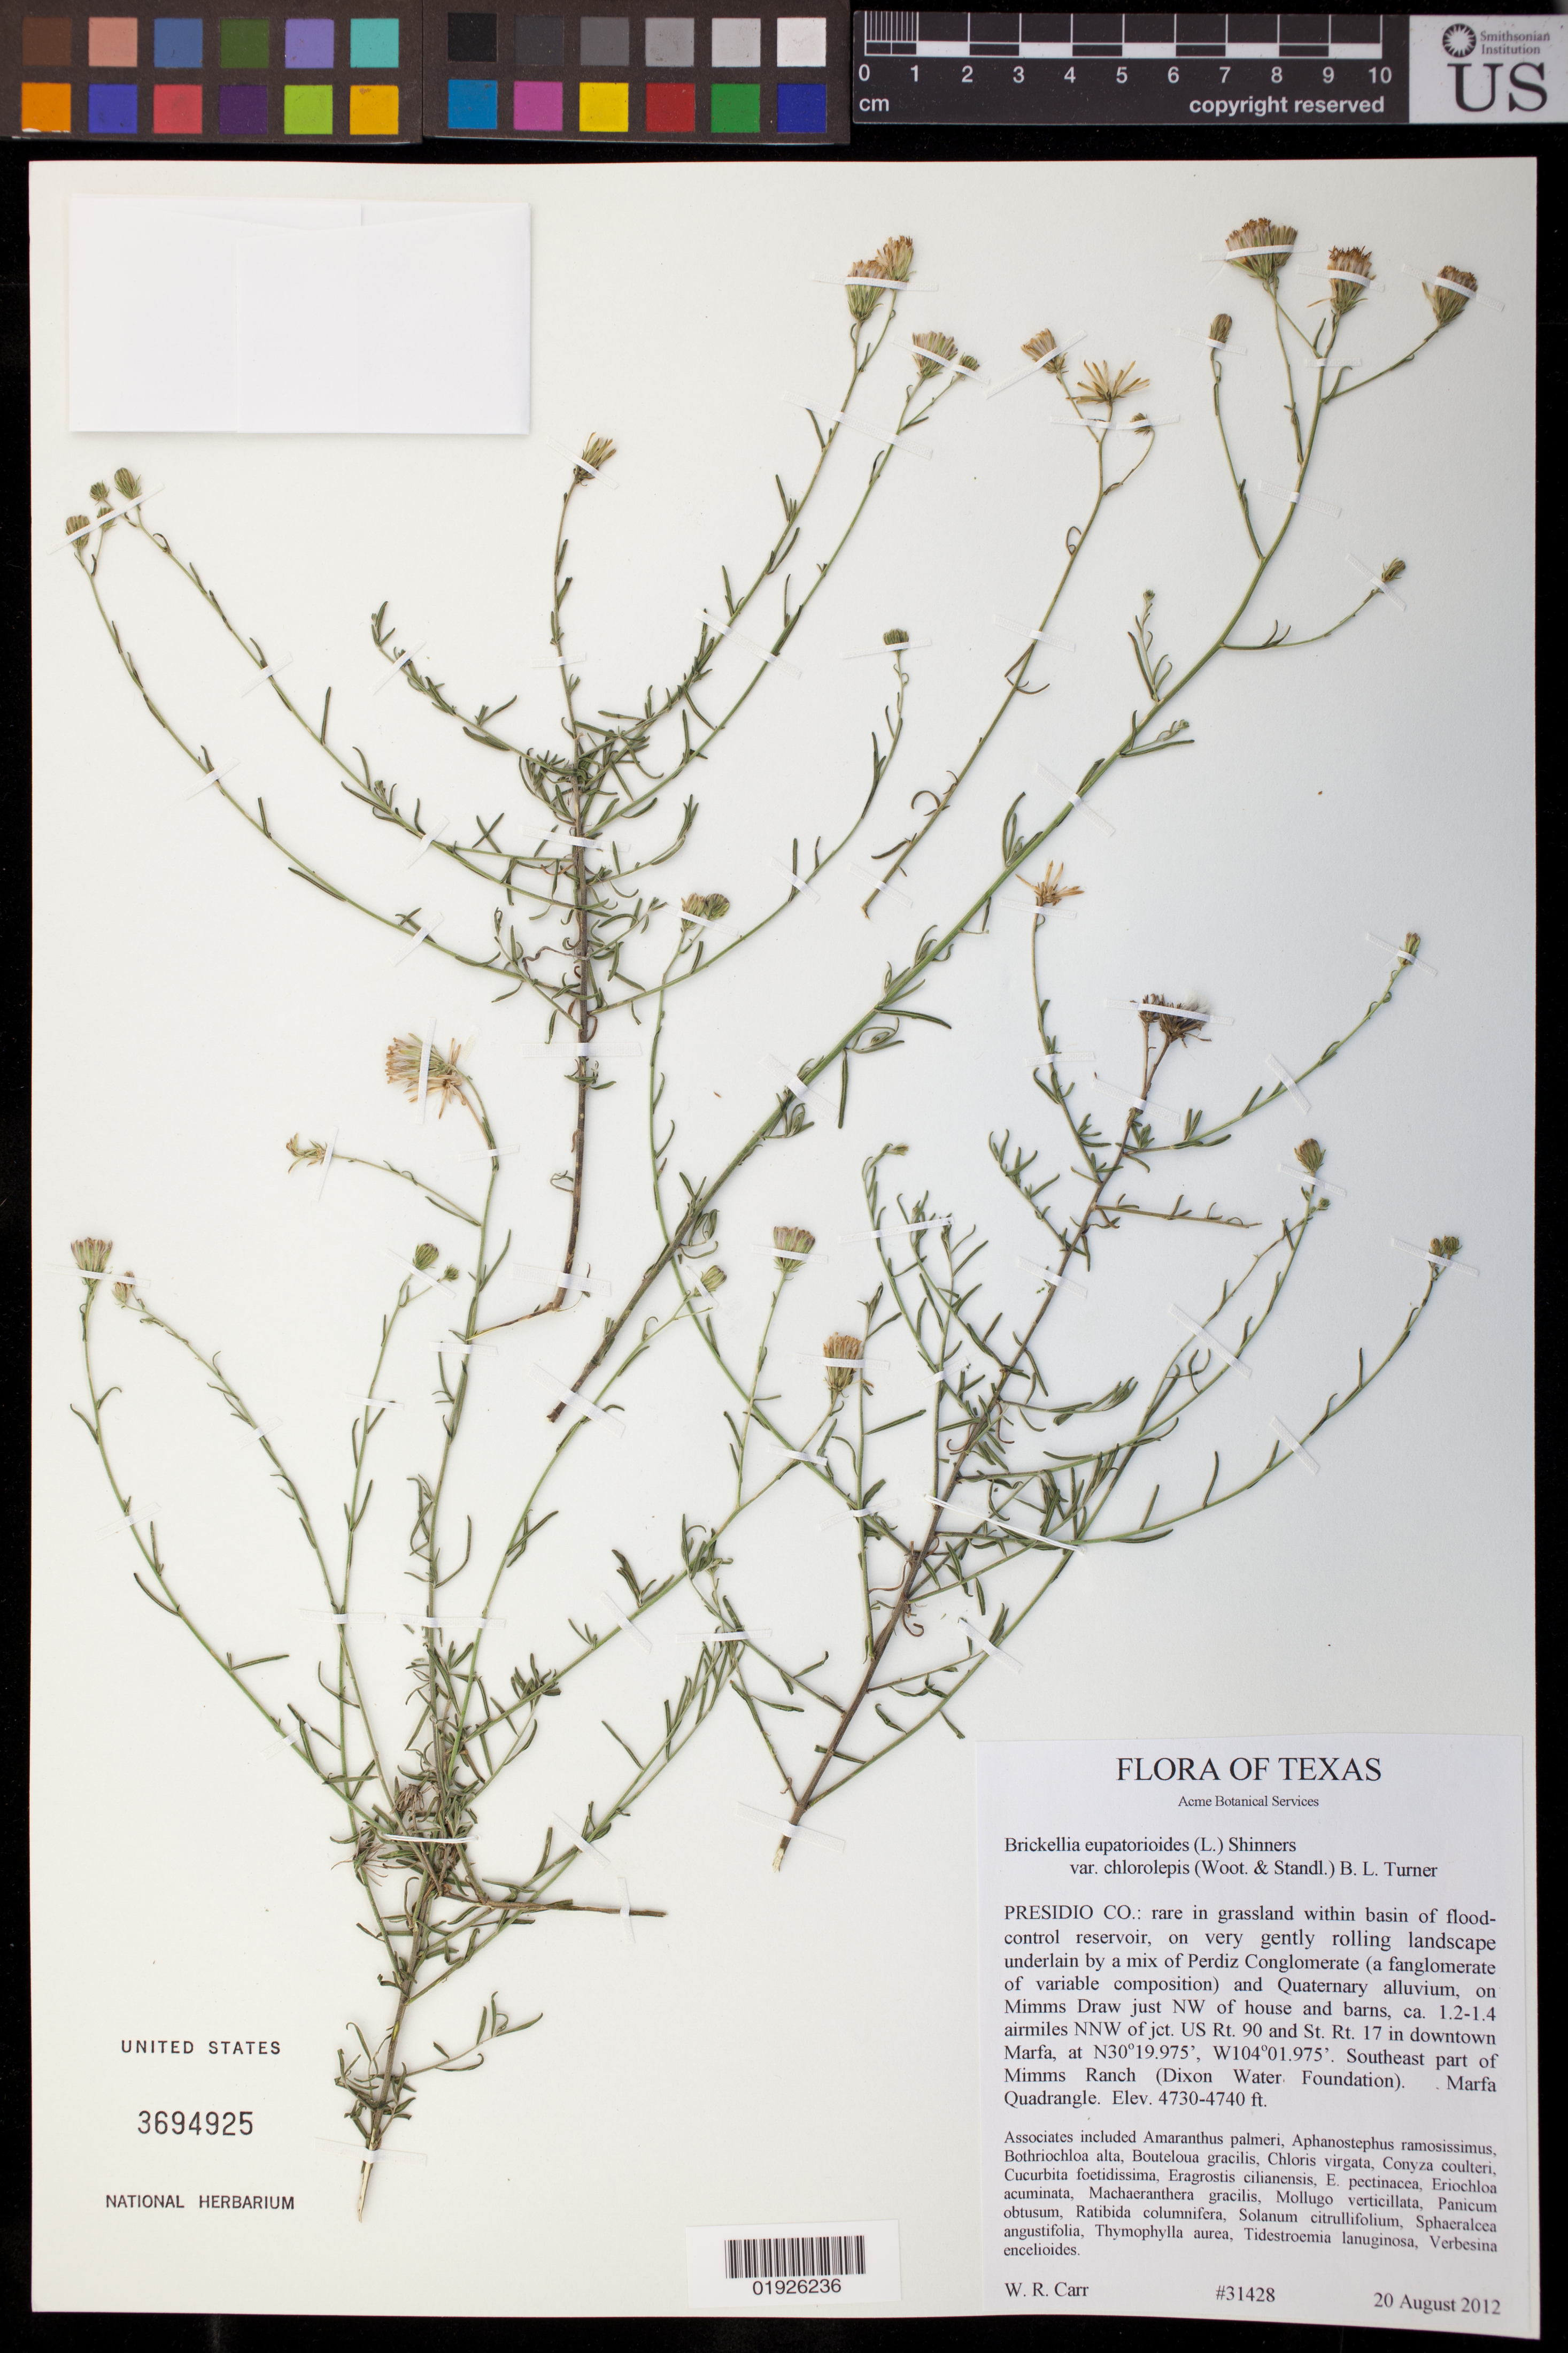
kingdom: Plantae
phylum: Tracheophyta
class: Magnoliopsida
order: Asterales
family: Asteraceae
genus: Brickellia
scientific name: Brickellia eupatorioides var. chlorolepis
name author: (Wooton & Standl.) B.L. Turner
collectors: W. Carr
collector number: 31428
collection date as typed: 20 August 2012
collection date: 2012-08-20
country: United States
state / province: Texas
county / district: Presidio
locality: On Mimms Draw just NW of house and barns, ca. 1.2 - 1.4 airmiles NNW of jct. US Rt. 90 and St. Rt. 17 in downtown Marfa. Southeast part of Mimms Ranch (Dixon Water Foundation). Marfa Quadrangle.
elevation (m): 1442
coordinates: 30 19.975 N, 104 01.975 W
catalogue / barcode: US 3694925